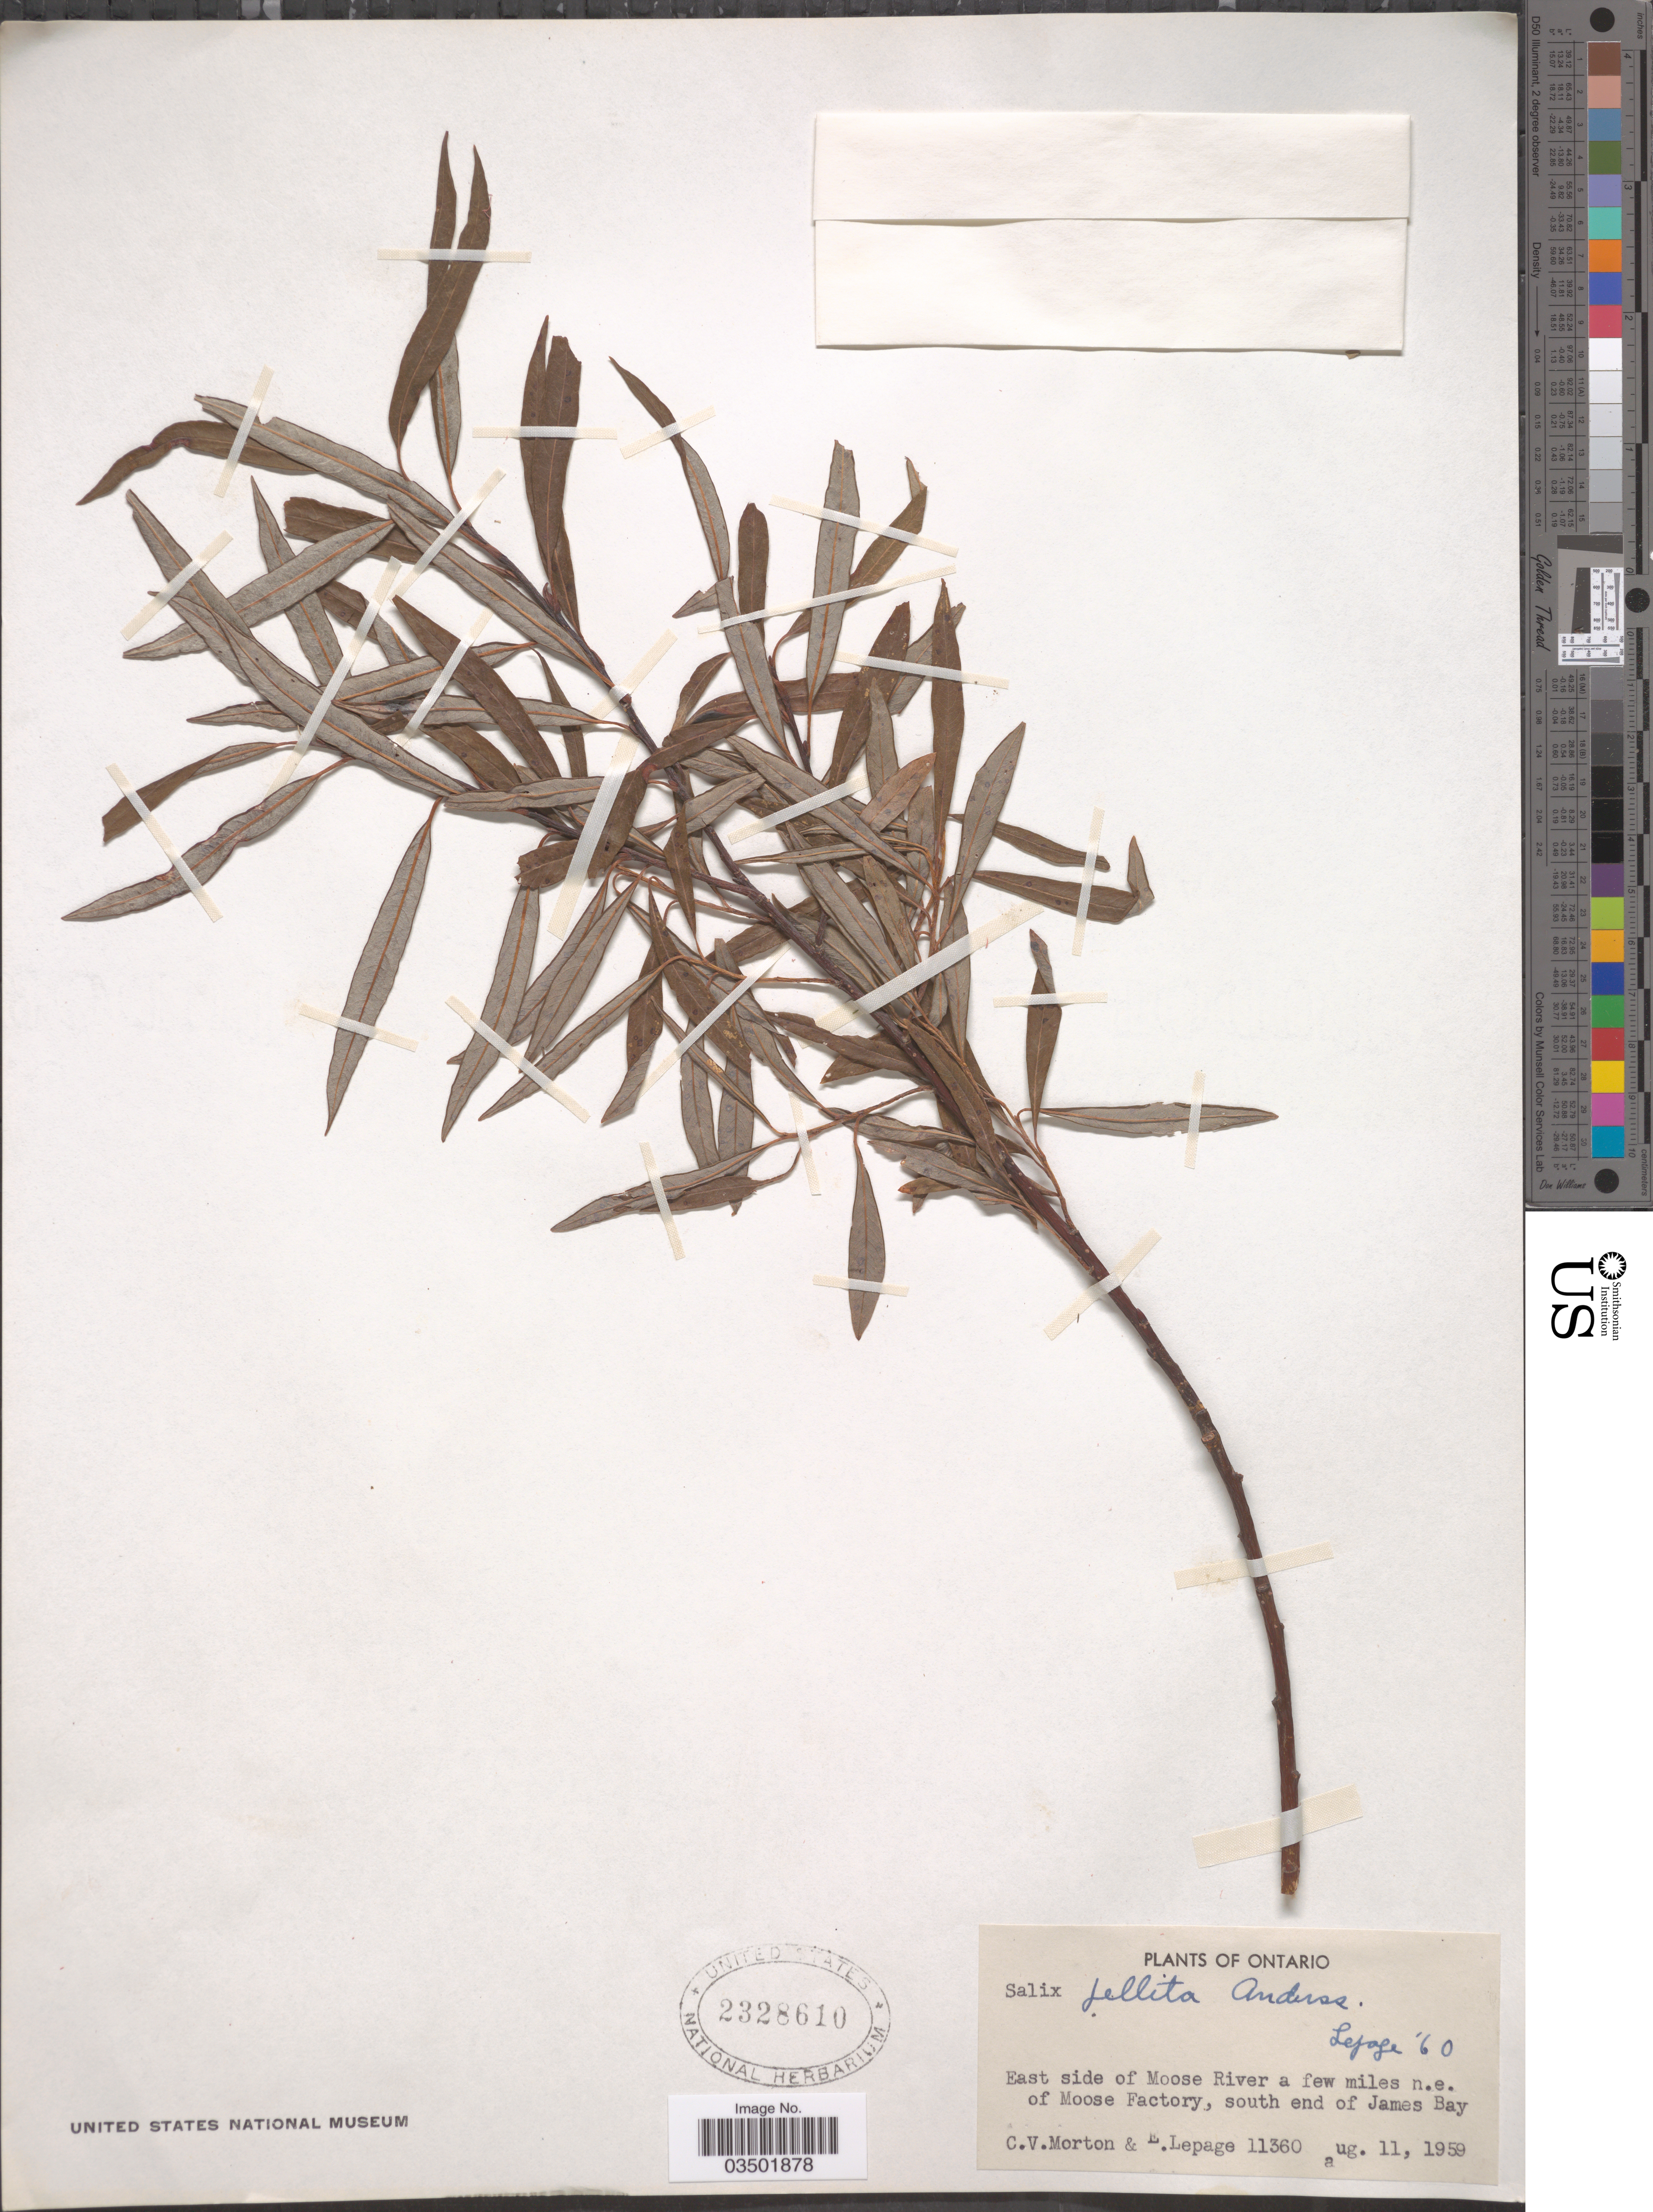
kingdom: Plantae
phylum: Tracheophyta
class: Magnoliopsida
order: Malpighiales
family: Salicaceae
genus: Salix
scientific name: Salix pellita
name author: (Andersson) Bebb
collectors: C. V. Morton & E. Lepage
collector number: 11360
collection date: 1959-08-11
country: Canada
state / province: Ontario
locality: East side of Moose River a few miles n.e. of Moose Factory, south end of James Bay.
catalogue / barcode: US 2328610